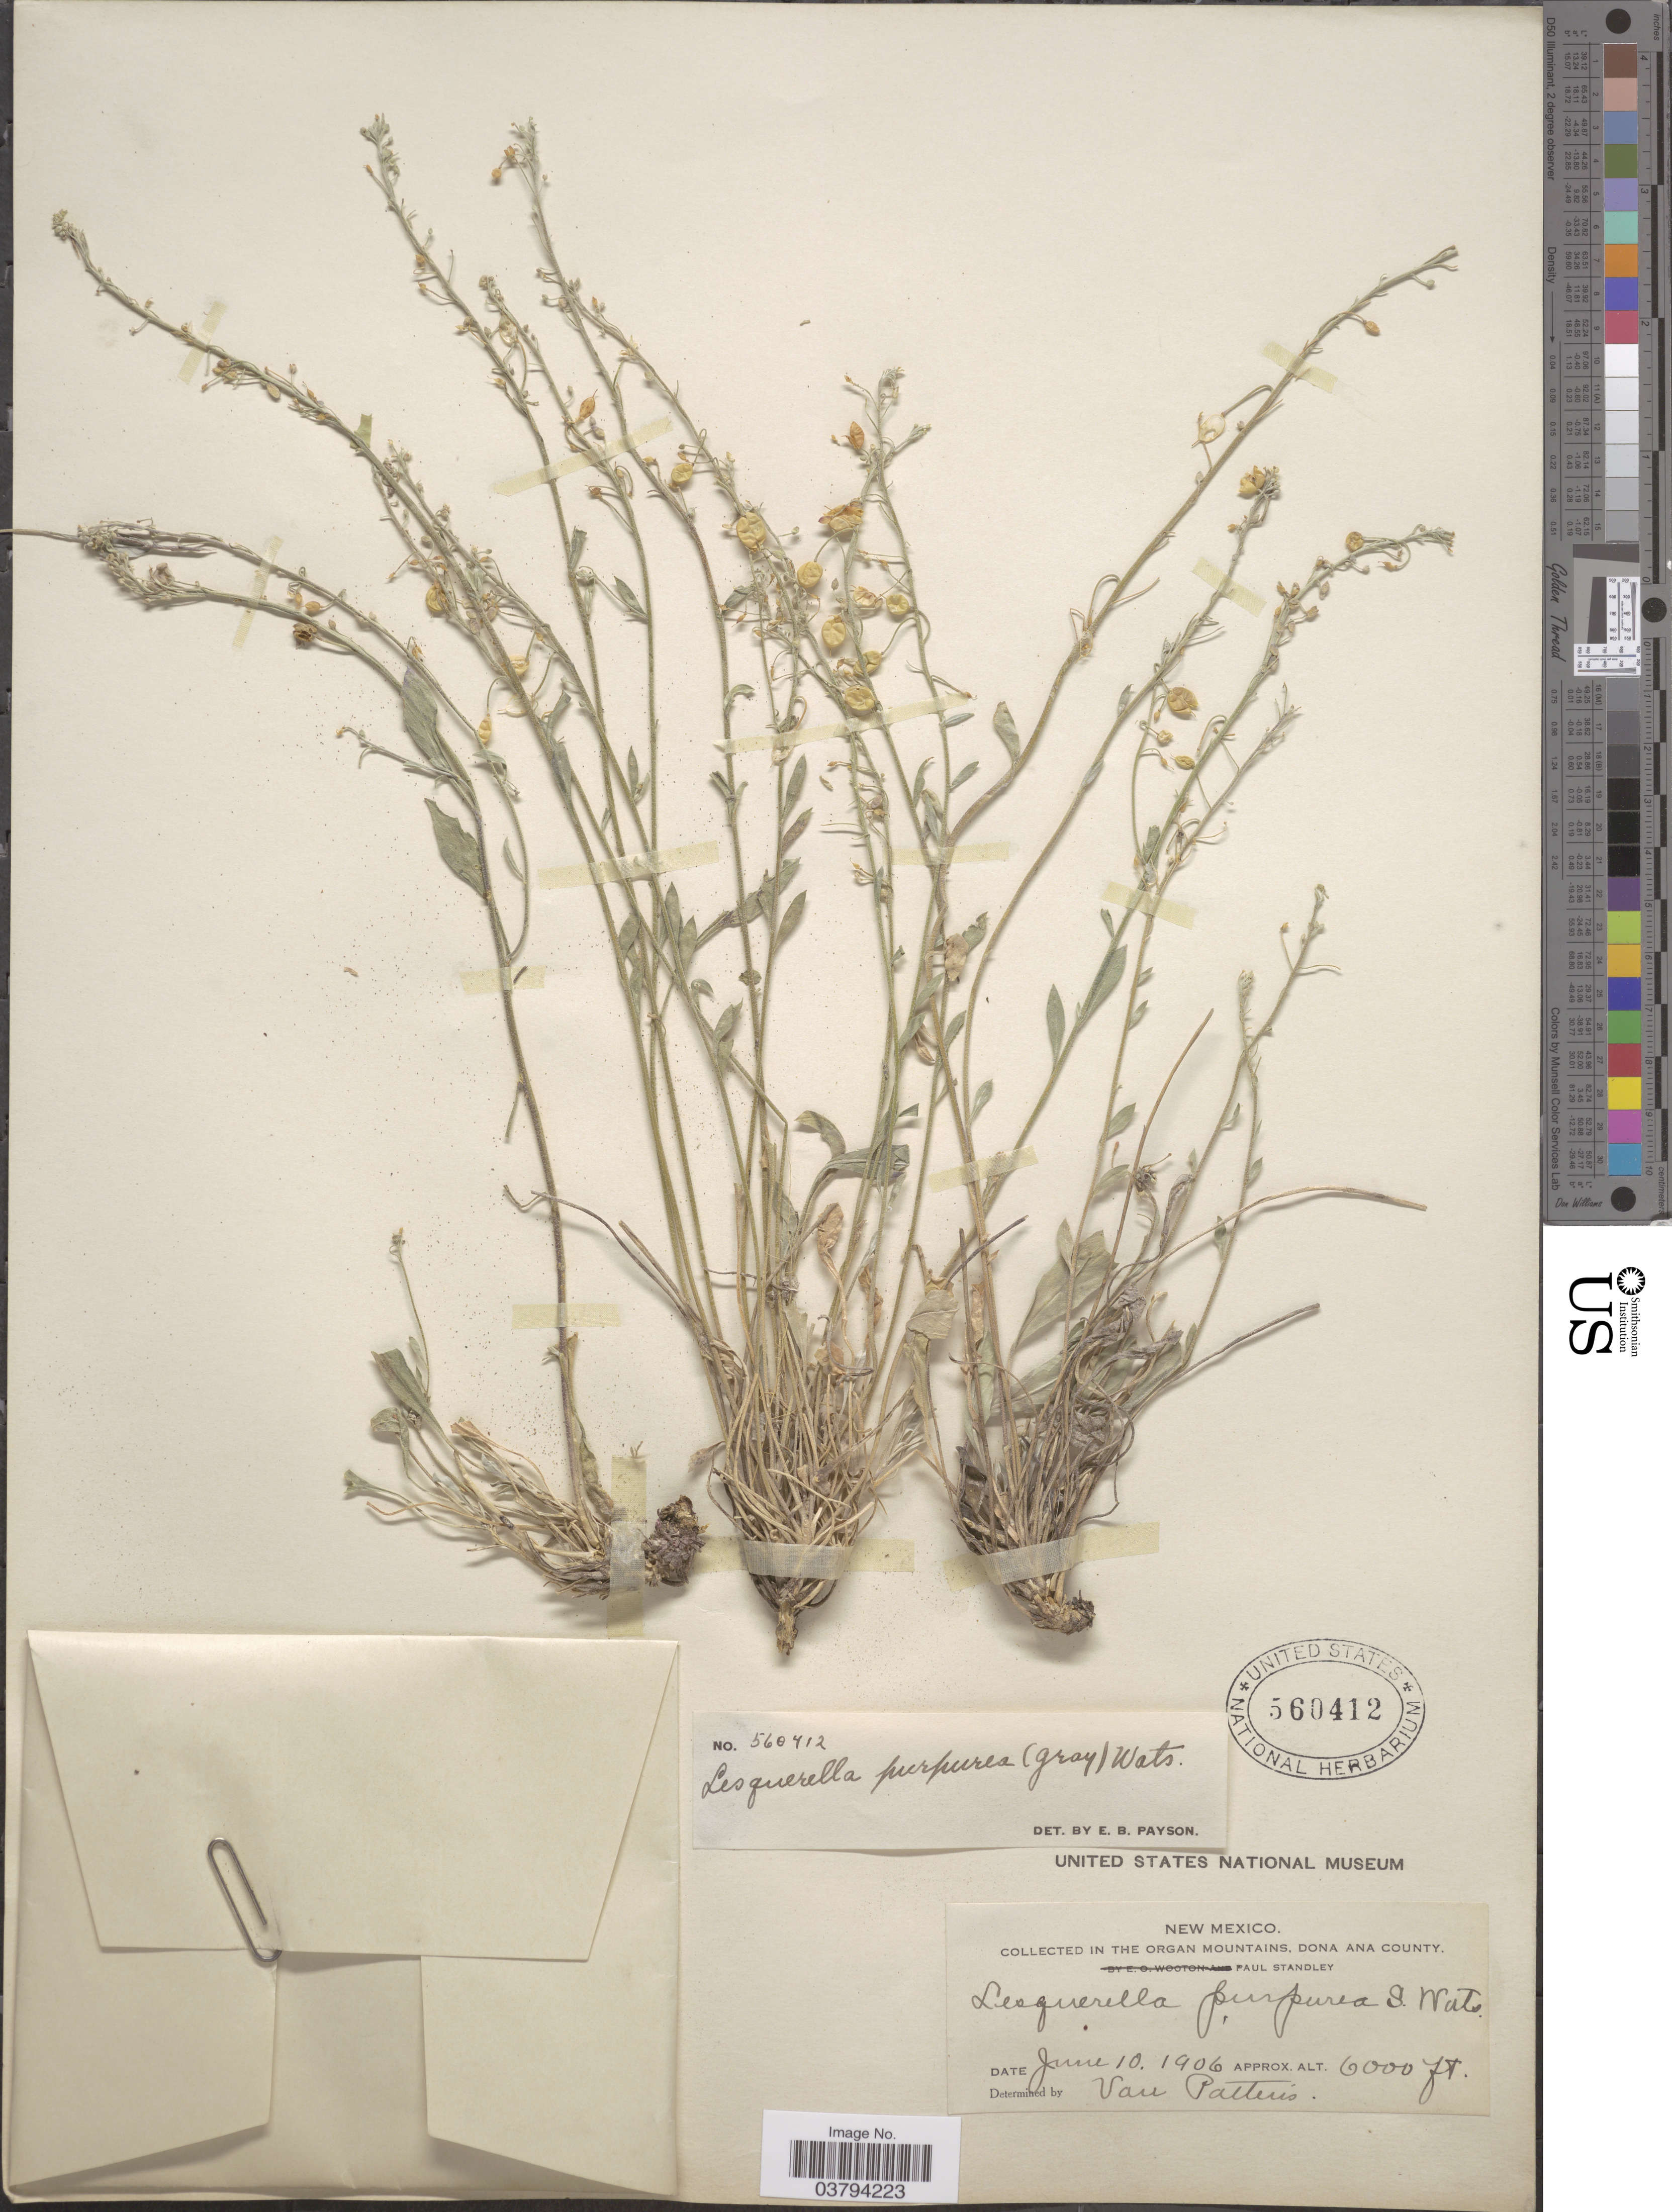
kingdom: Plantae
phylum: Tracheophyta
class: Magnoliopsida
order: Brassicales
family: Brassicaceae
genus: Lesquerella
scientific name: Lesquerella purpurea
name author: (A. Gray) S. Watson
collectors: P. C. Standley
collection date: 1906-06-10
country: United States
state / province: New Mexico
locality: The Organ Mountains, Dona Ana County. Van Patten's [unsure placement].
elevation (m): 1829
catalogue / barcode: US 560412